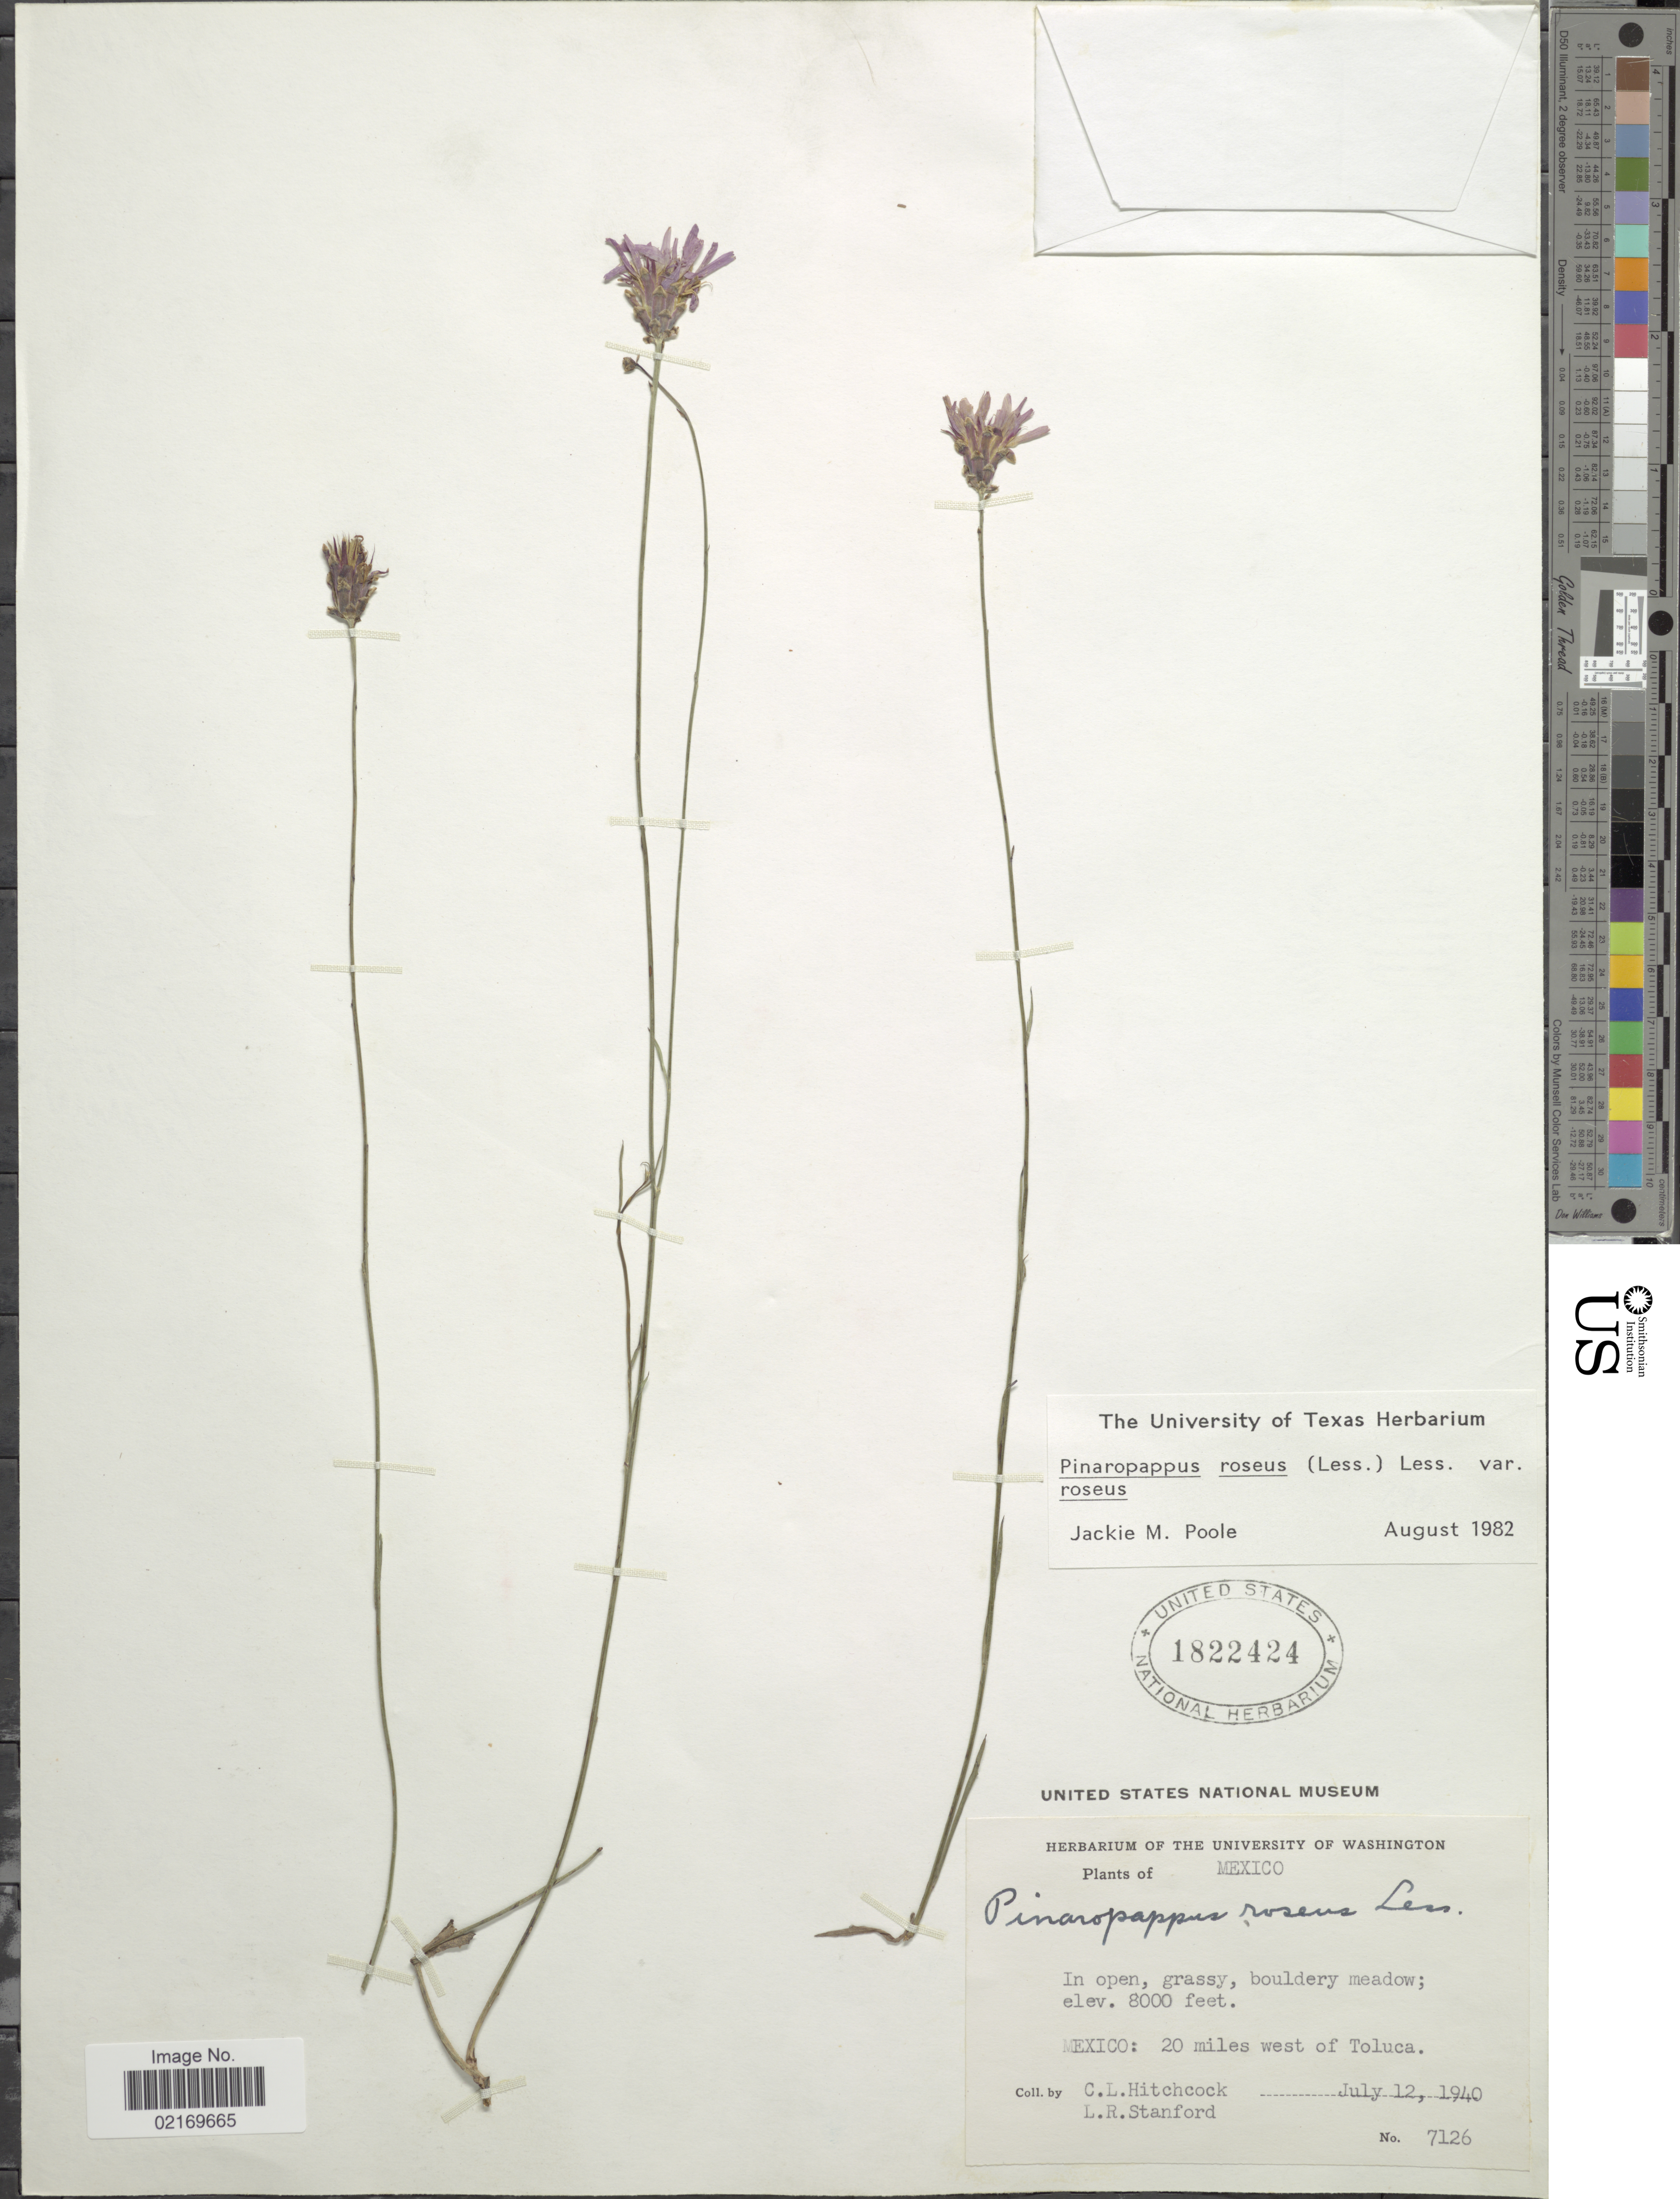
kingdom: Plantae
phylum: Tracheophyta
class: Magnoliopsida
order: Asterales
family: Asteraceae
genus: Pinaropappus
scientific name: Pinaropappus roseus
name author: Less.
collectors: C. L. Hitchcock & L. R. Stanford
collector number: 7126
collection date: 1940-07-12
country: Mexico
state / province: México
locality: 20 miles west of Toluca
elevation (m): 2438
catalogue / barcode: US 1822424